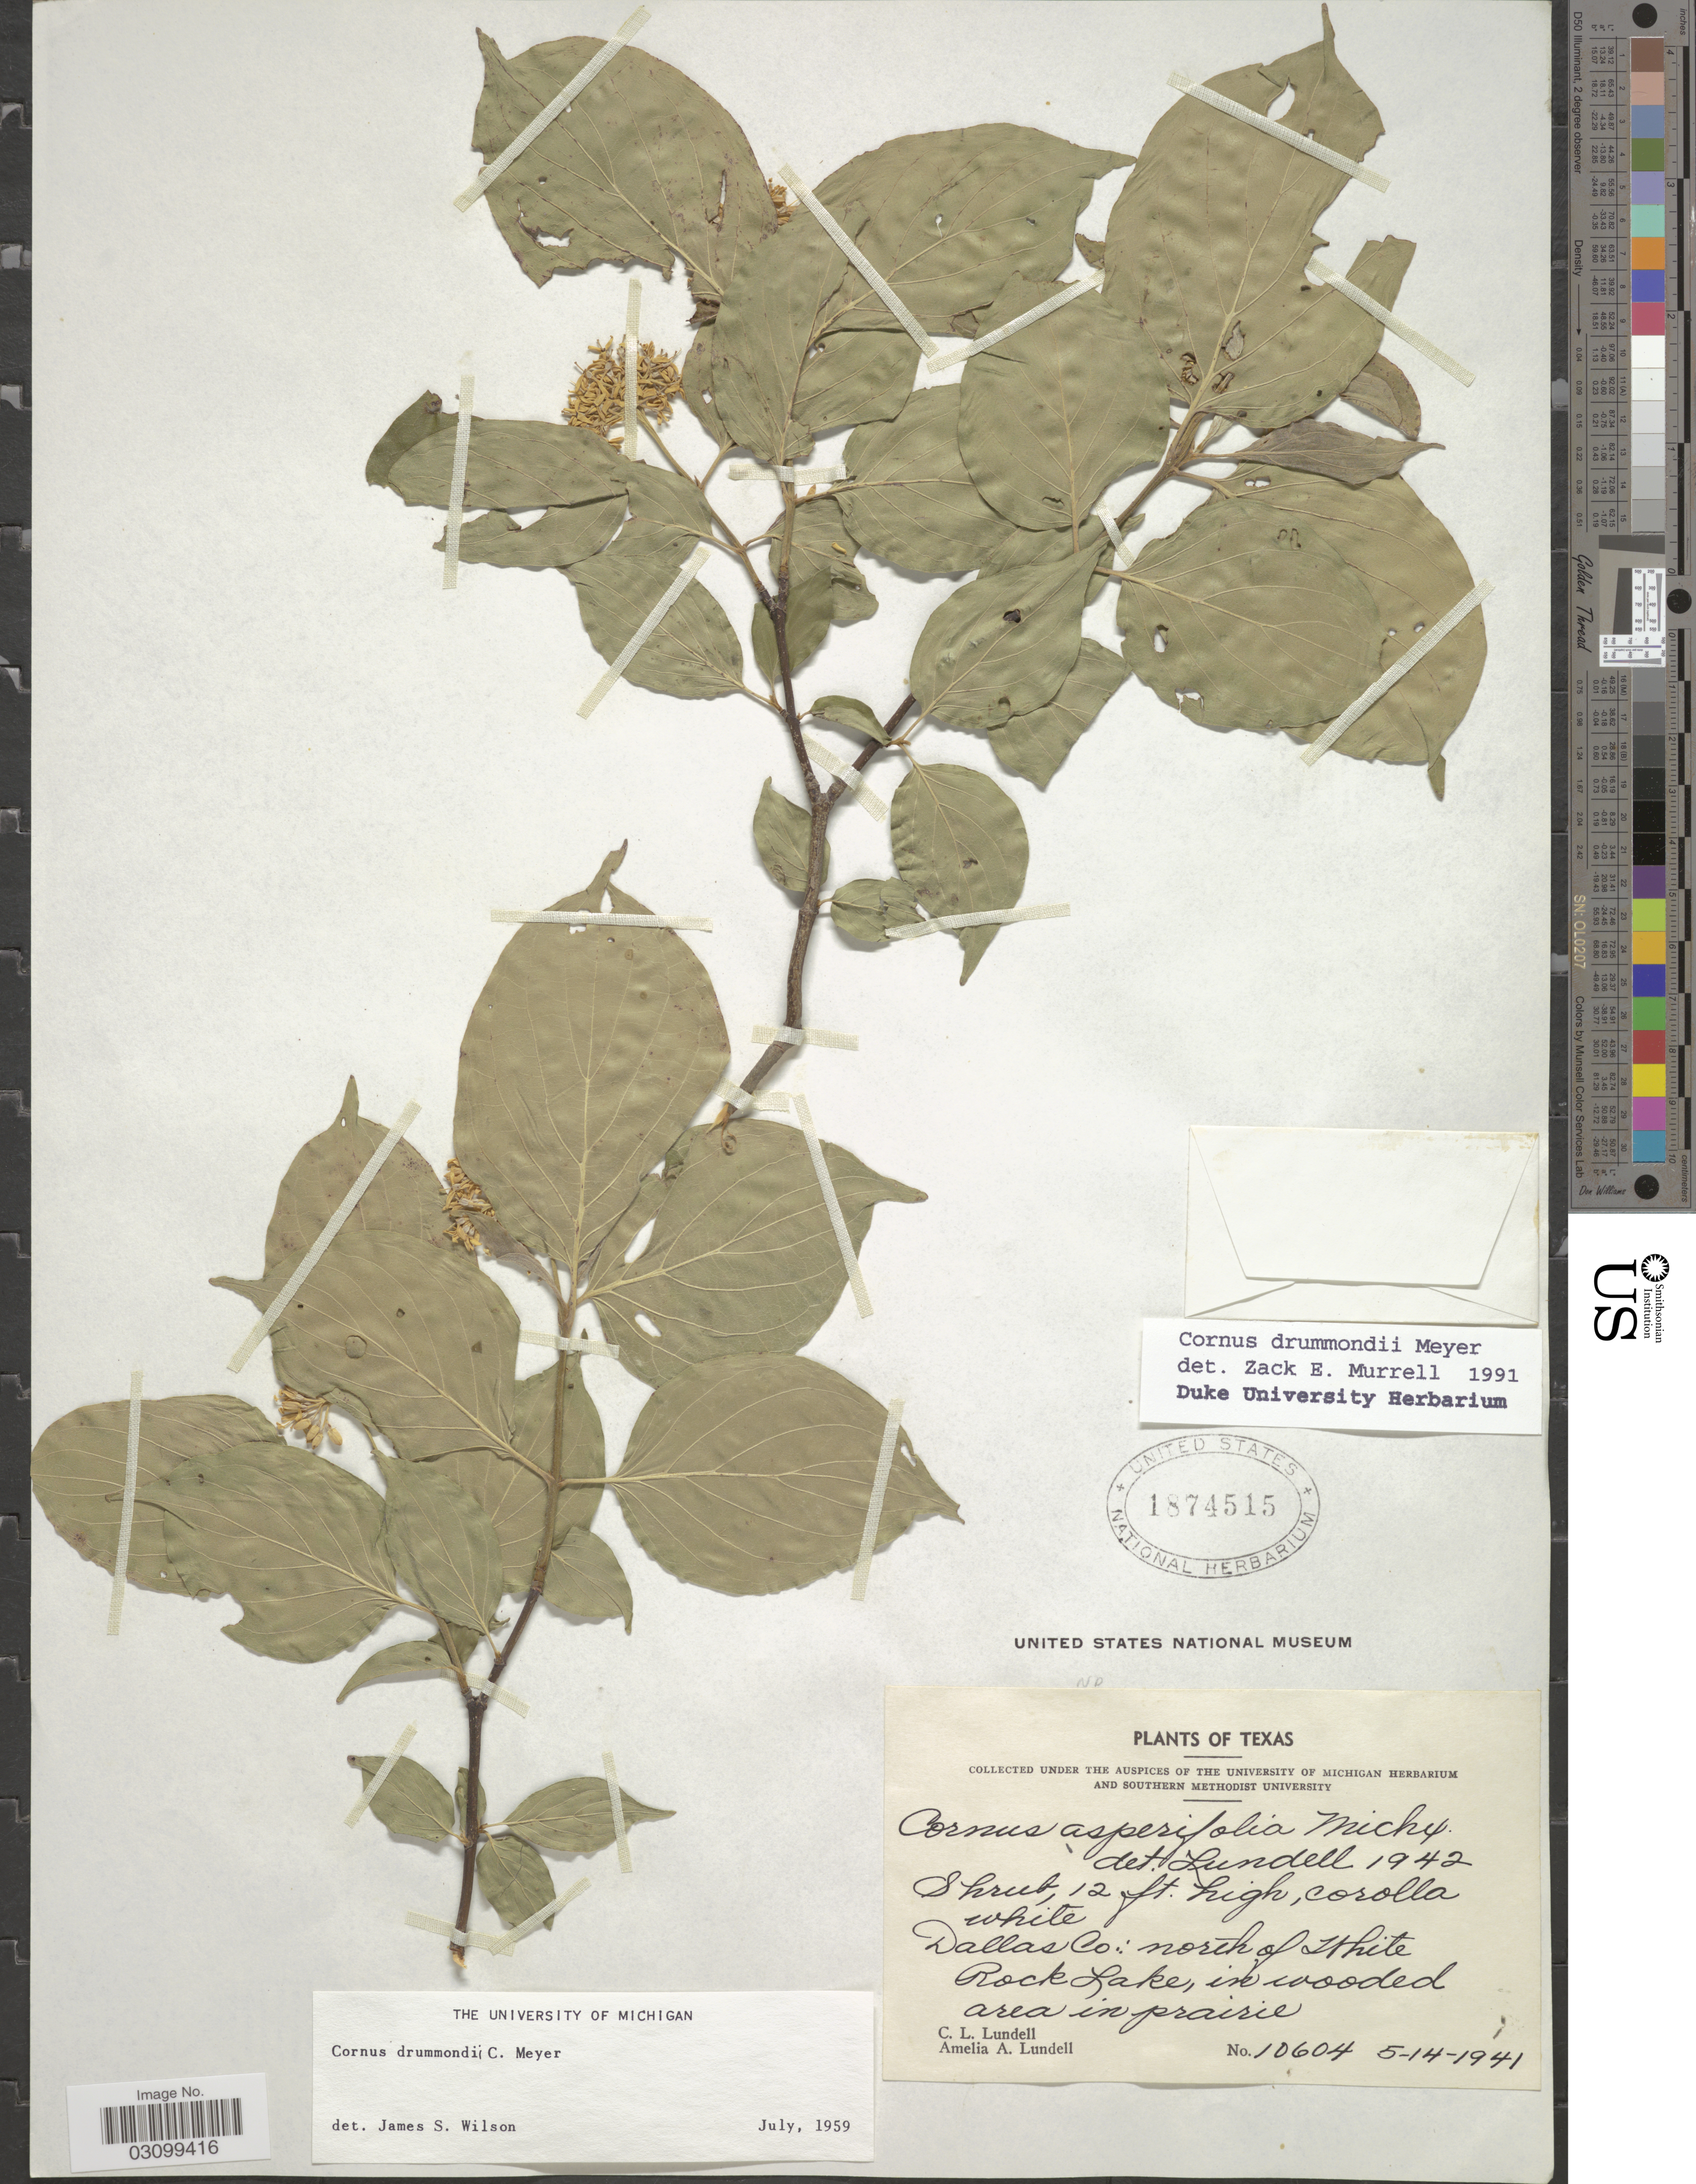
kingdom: Plantae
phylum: Tracheophyta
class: Magnoliopsida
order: Cornales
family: Cornaceae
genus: Cornus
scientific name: Cornus drummondii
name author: C.A. Mey.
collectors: C. L. Lundell & A. A. Lundell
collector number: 10604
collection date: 1941-05-14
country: United States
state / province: Texas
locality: Dallas Co.: north of White Rock Lake, in wooded area in prairie.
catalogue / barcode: US 1874515